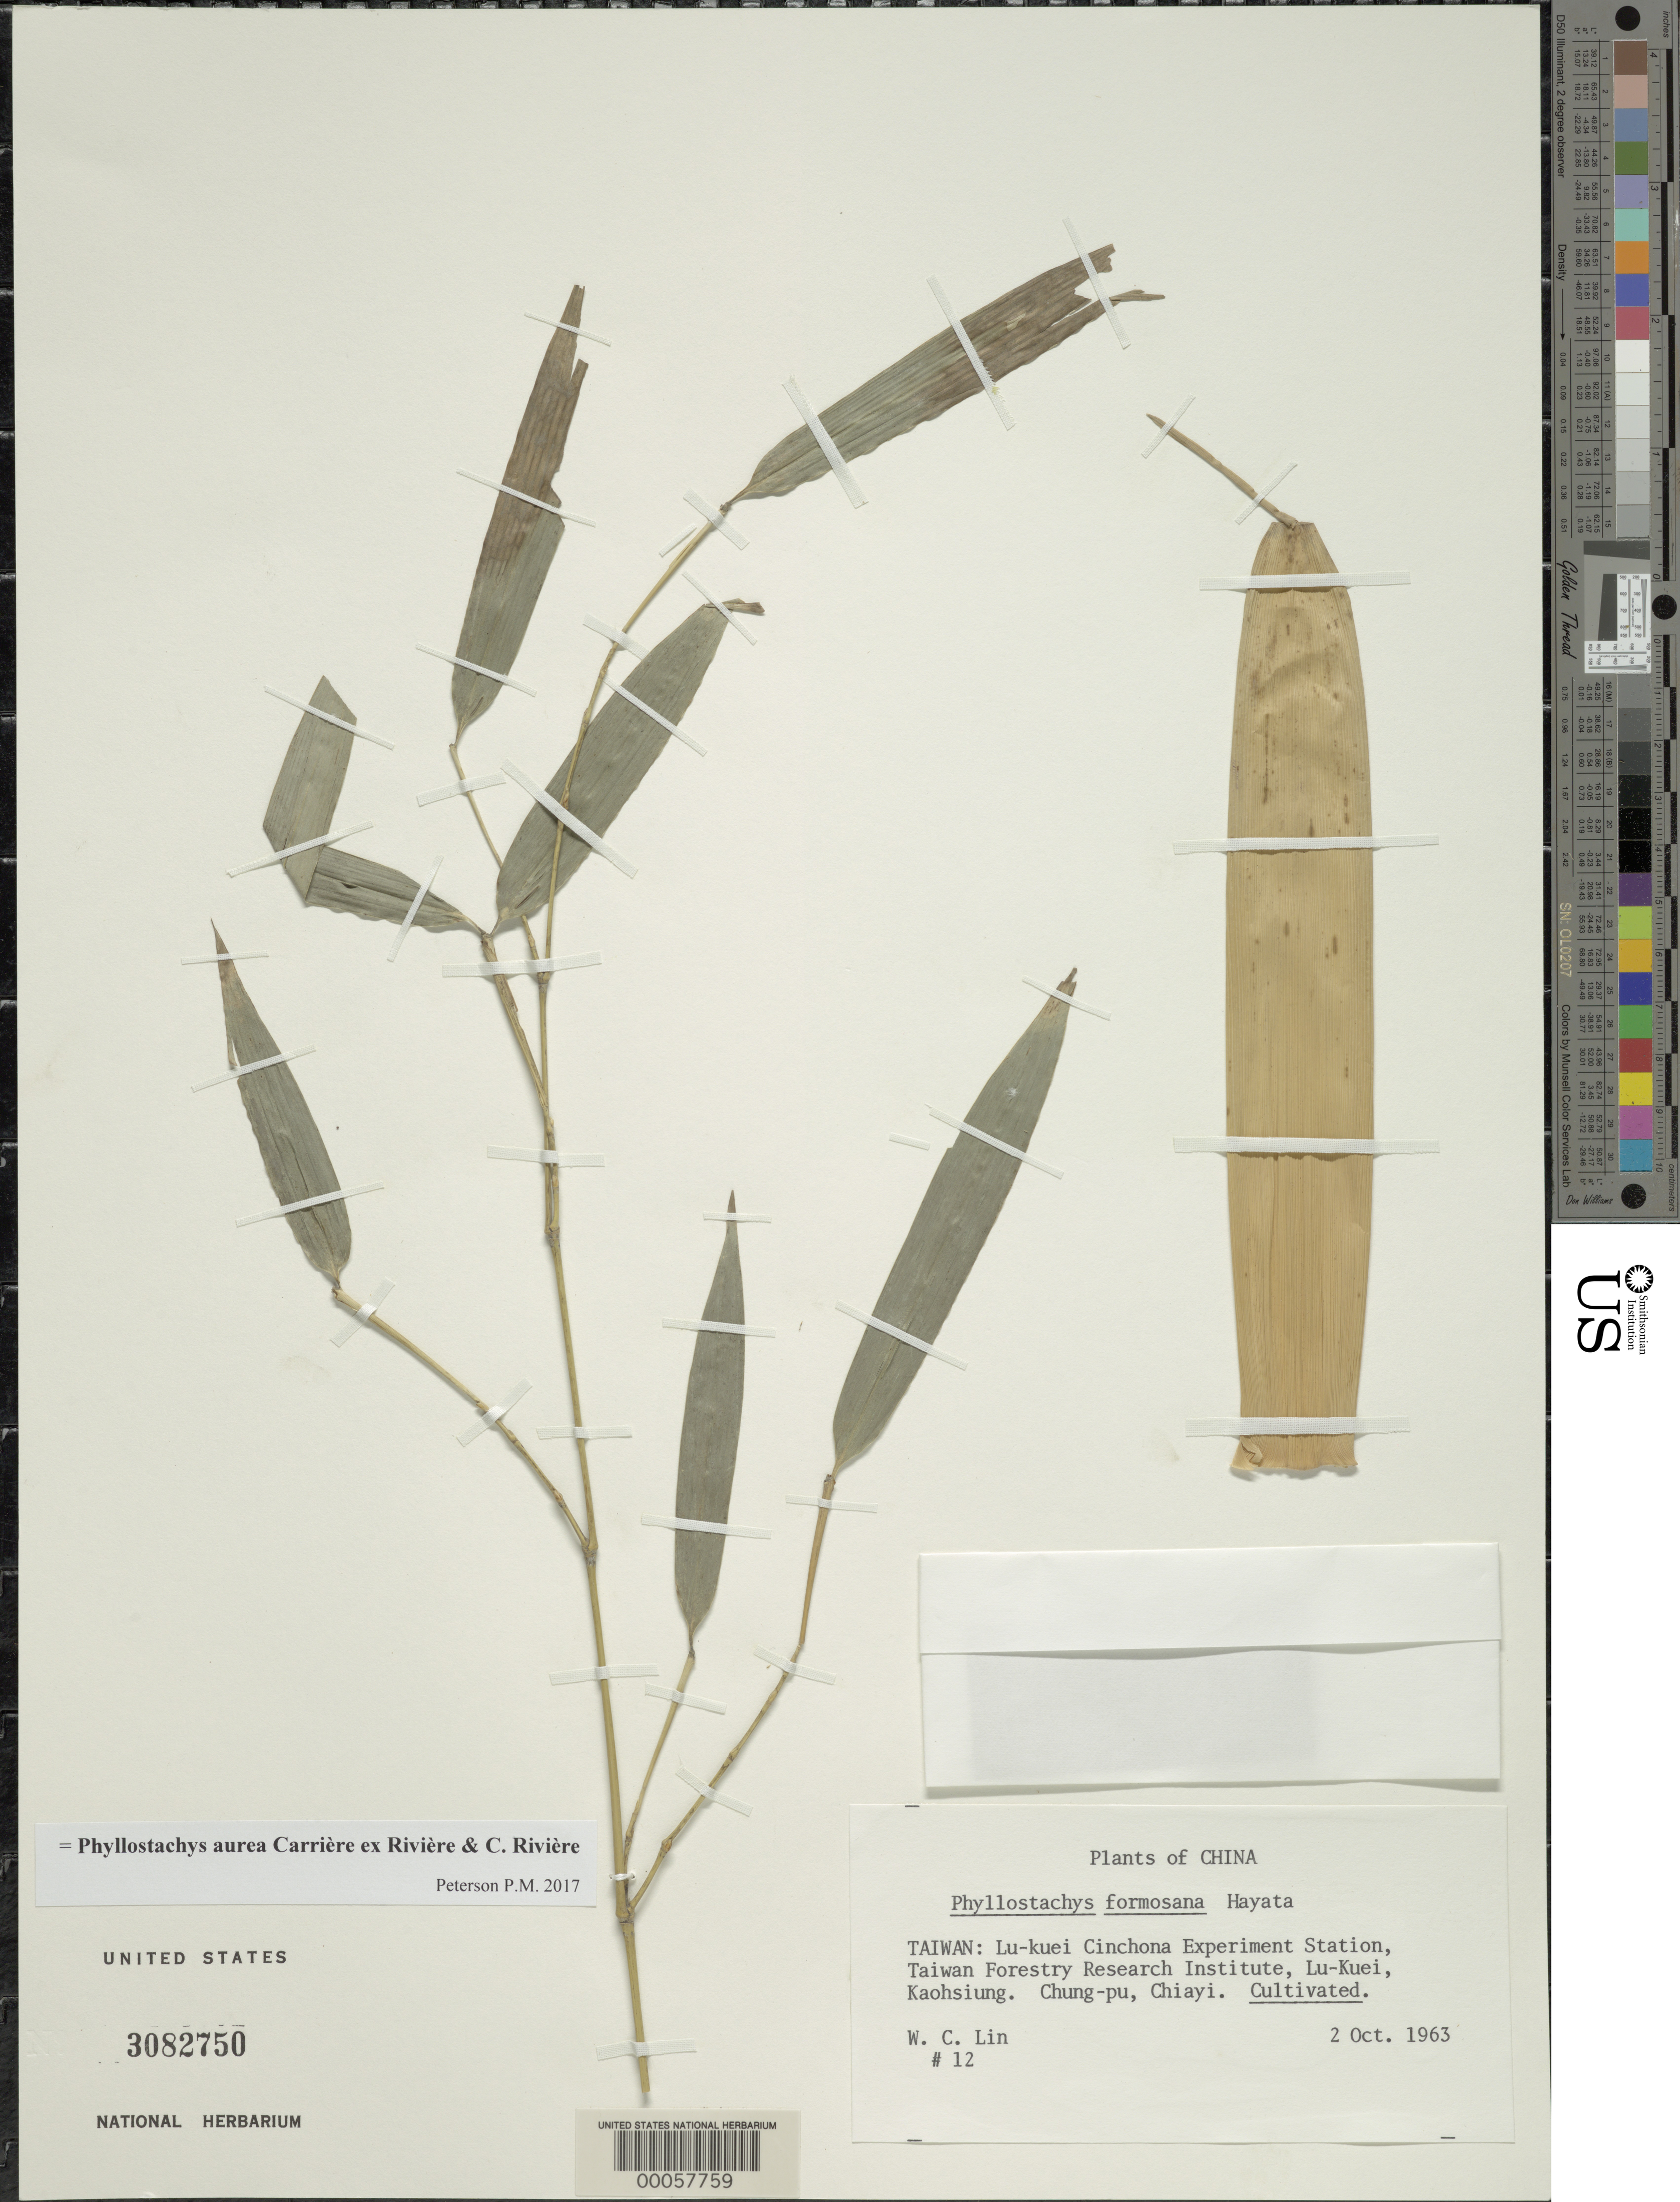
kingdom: Plantae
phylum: Tracheophyta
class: Liliopsida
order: Poales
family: Poaceae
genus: Phyllostachys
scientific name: Phyllostachys aurea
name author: Rivière & C. Rivière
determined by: Poaceae Reorganization Project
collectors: W. Lin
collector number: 12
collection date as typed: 02 Oct 1963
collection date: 1963-10-02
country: China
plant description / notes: Collected from cultivation Lingnan Univ. - Kuei Cinchona Experiment Station, Lingnan Univ. - Kuei, Kaohsiung, Chung-pu, Chiayi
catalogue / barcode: US 3082750